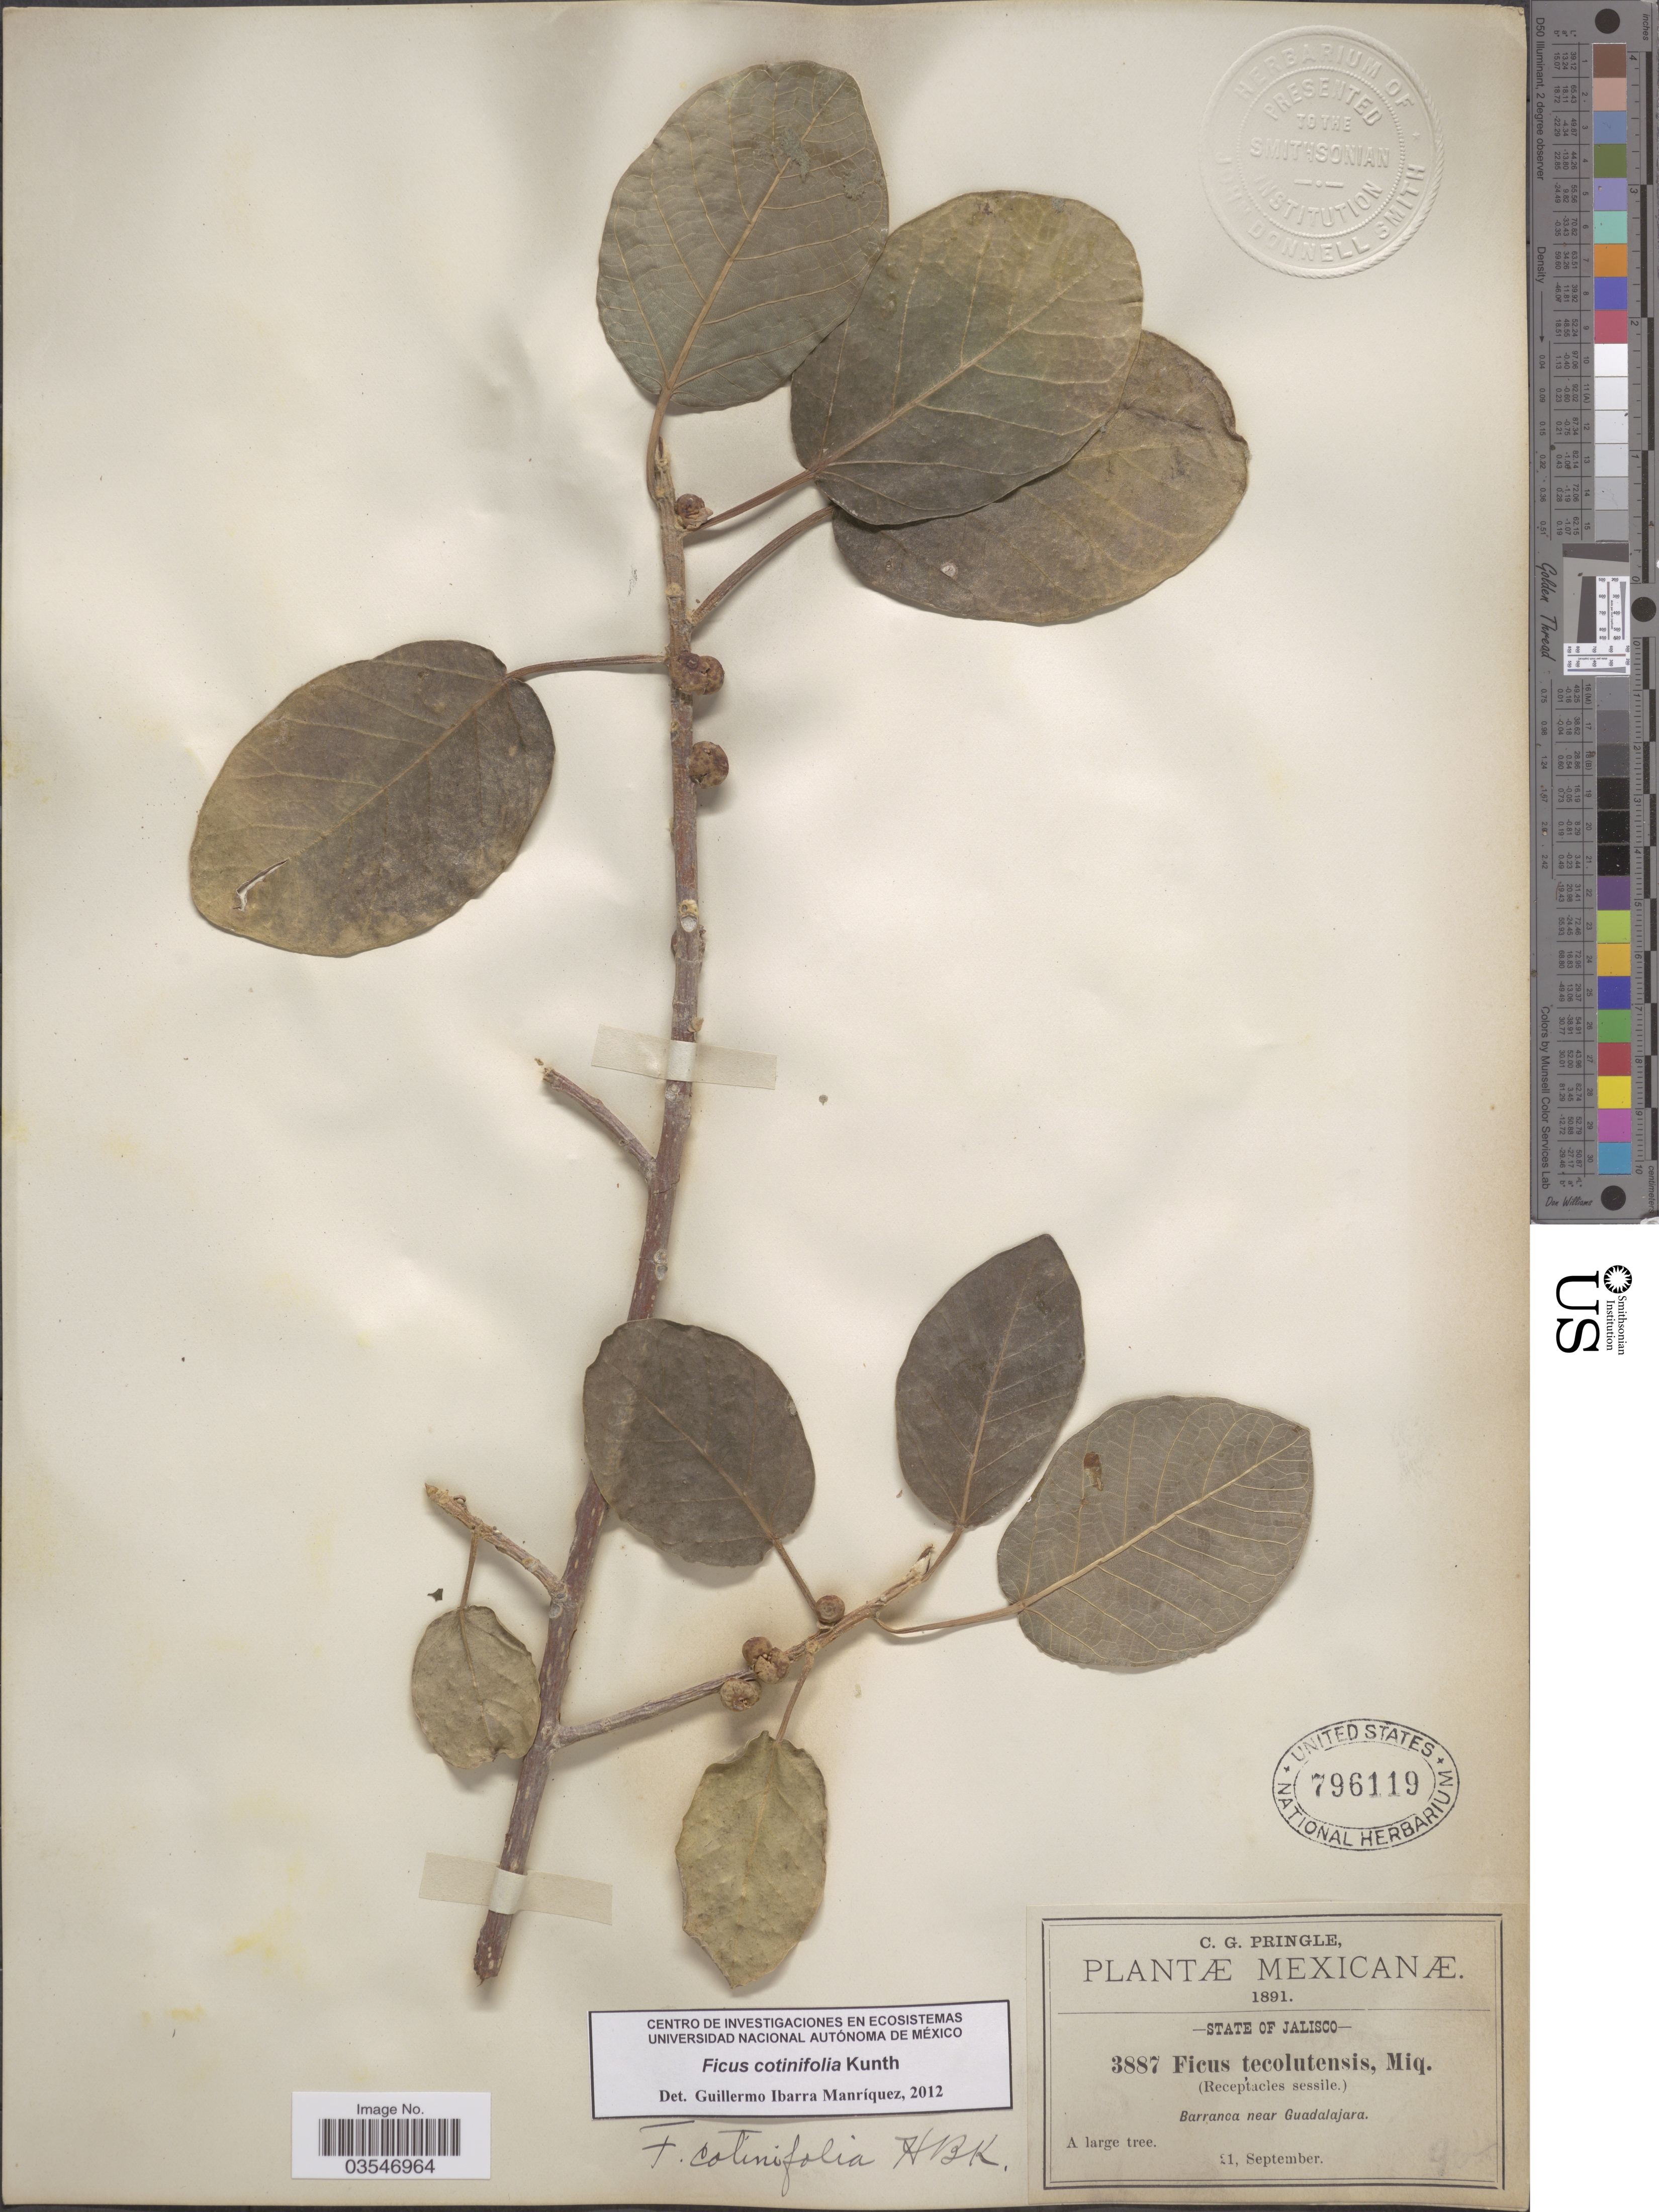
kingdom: Plantae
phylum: Tracheophyta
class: Magnoliopsida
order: Rosales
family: Moraceae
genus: Ficus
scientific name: Ficus cotinifolia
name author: Kunth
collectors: C. G. Pringle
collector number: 3887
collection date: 1891-09-21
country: Mexico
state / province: Jalisco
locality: Barranca near Guadalajara.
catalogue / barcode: US 796119